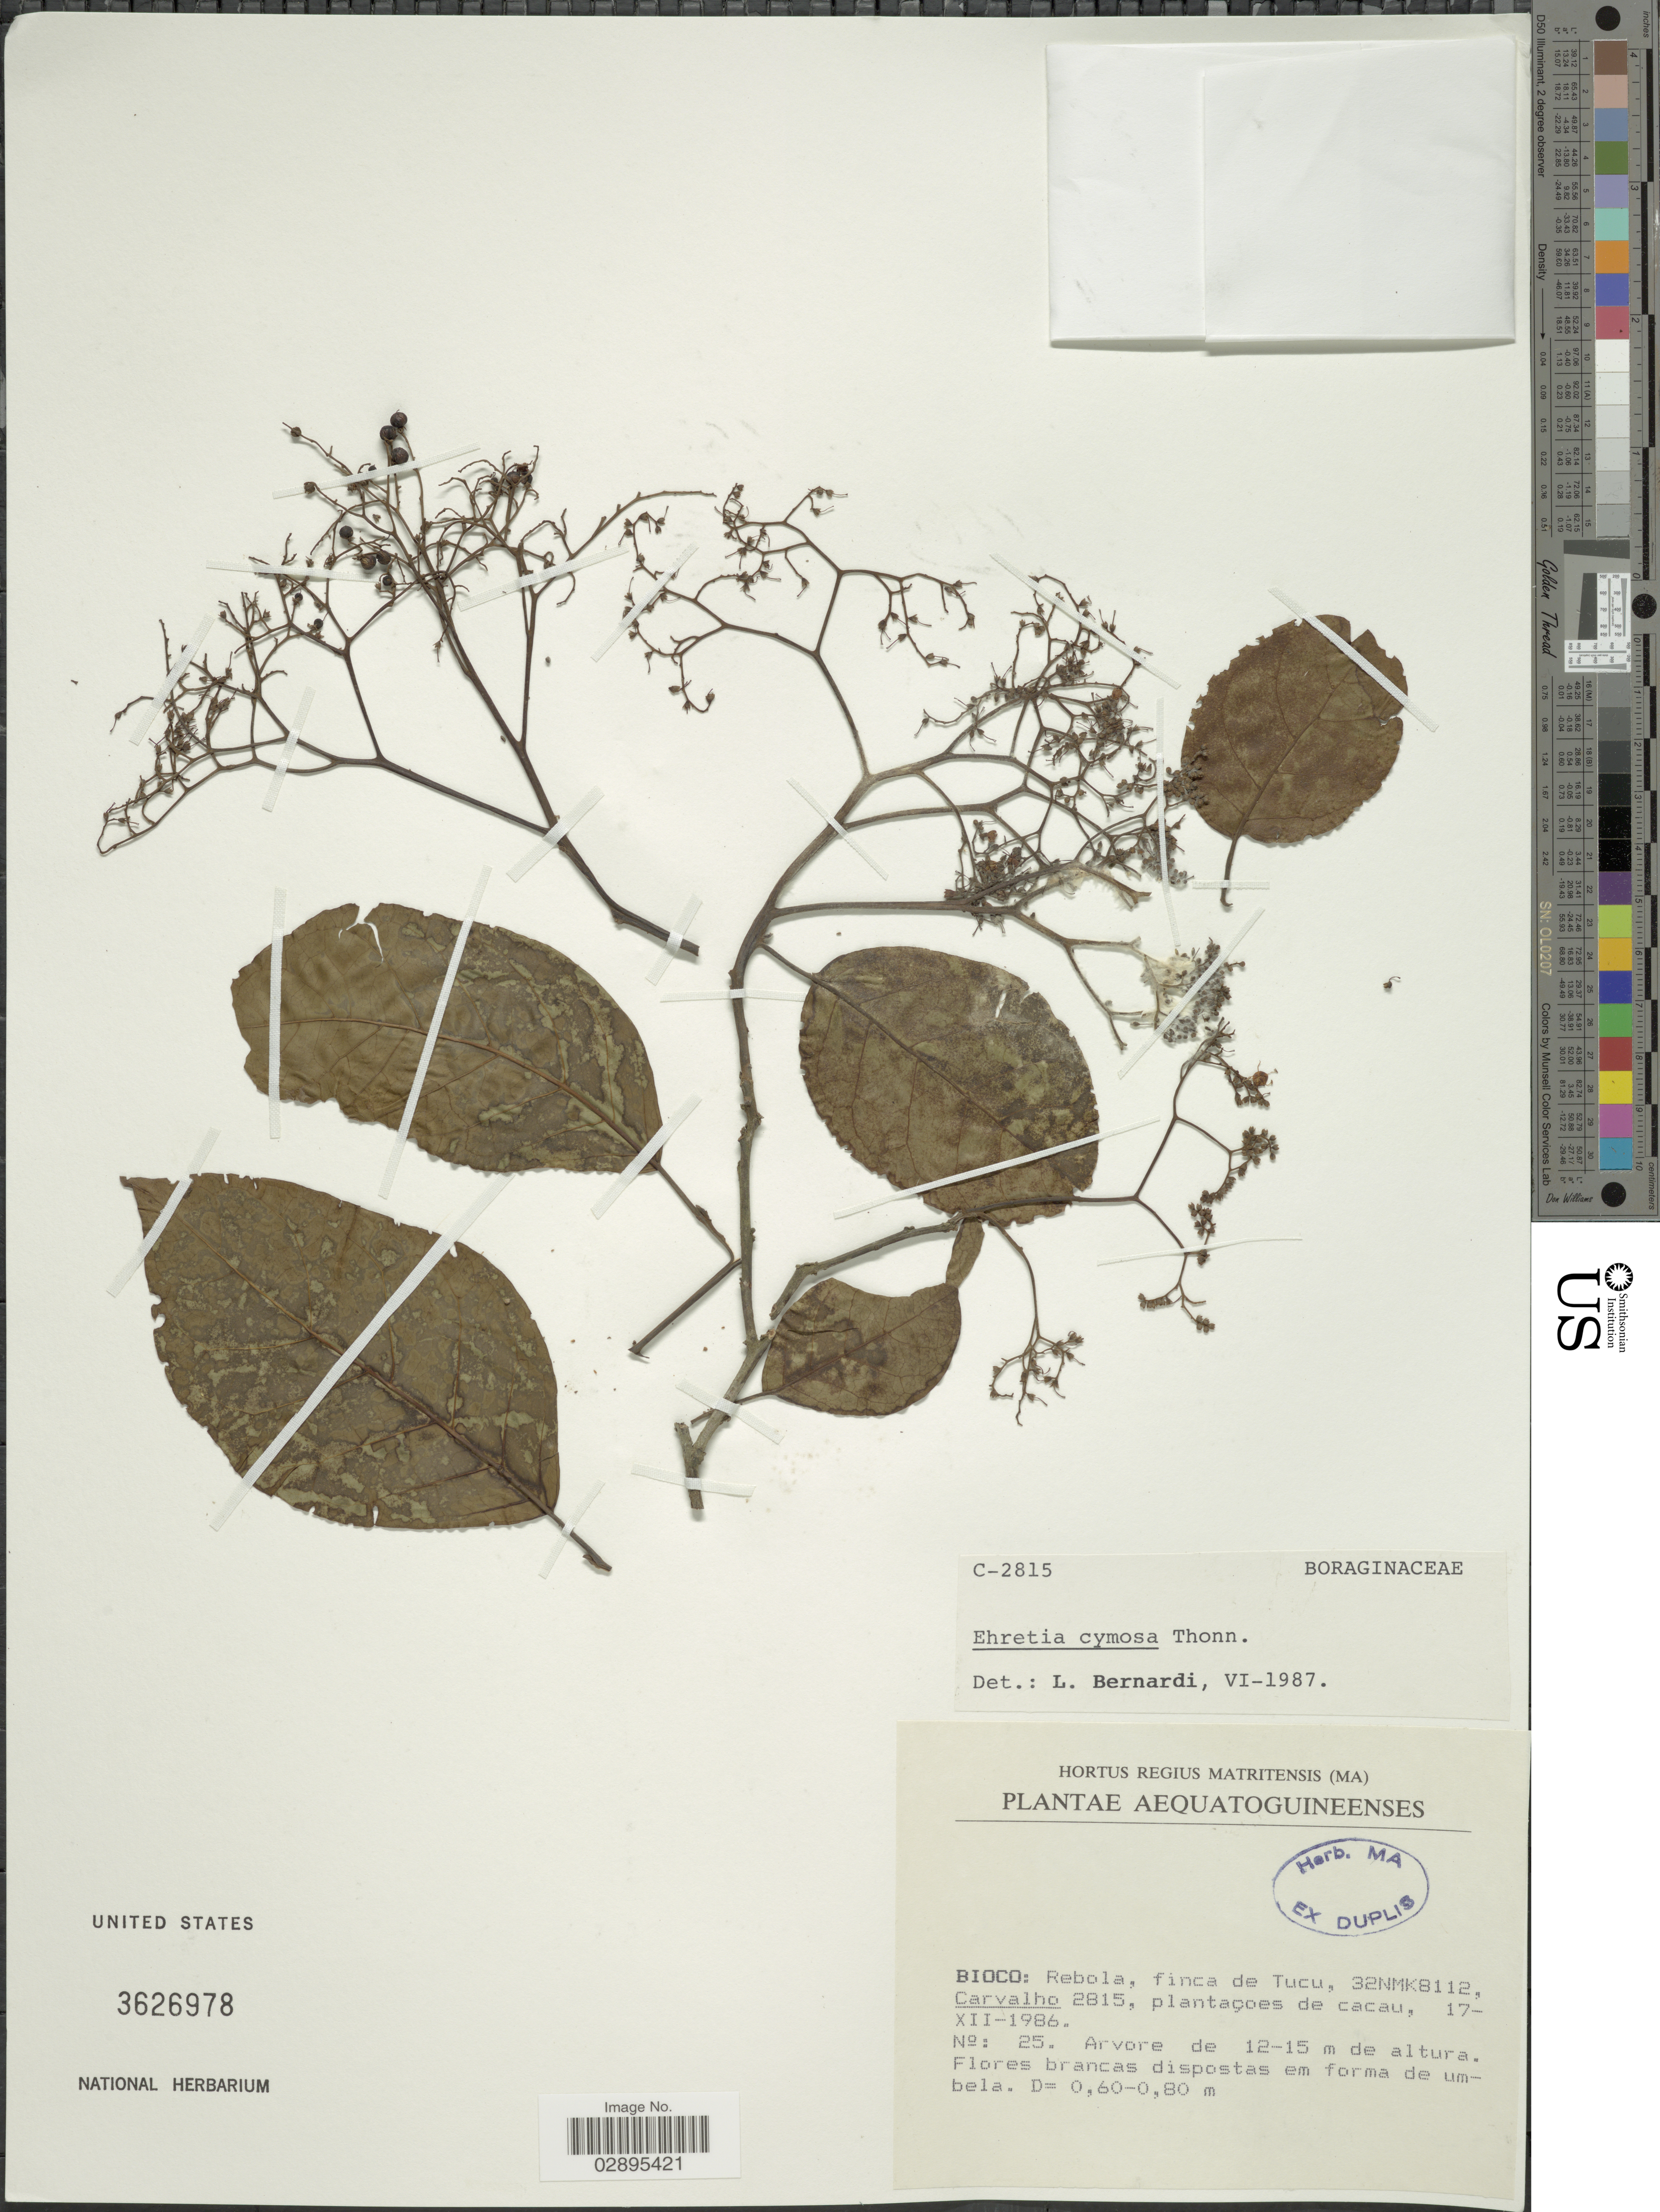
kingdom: Plantae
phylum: Tracheophyta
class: Magnoliopsida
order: Boraginales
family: Ehretiaceae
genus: Ehretia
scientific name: Ehretia corymbosa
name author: Bojer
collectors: Carvalho, --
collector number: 2815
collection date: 1986-12-17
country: Equatorial Guinea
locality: Bioco: Rebola, finca de Tucu, 32NMK8112. Aequatoguineenses.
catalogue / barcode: US 3626978